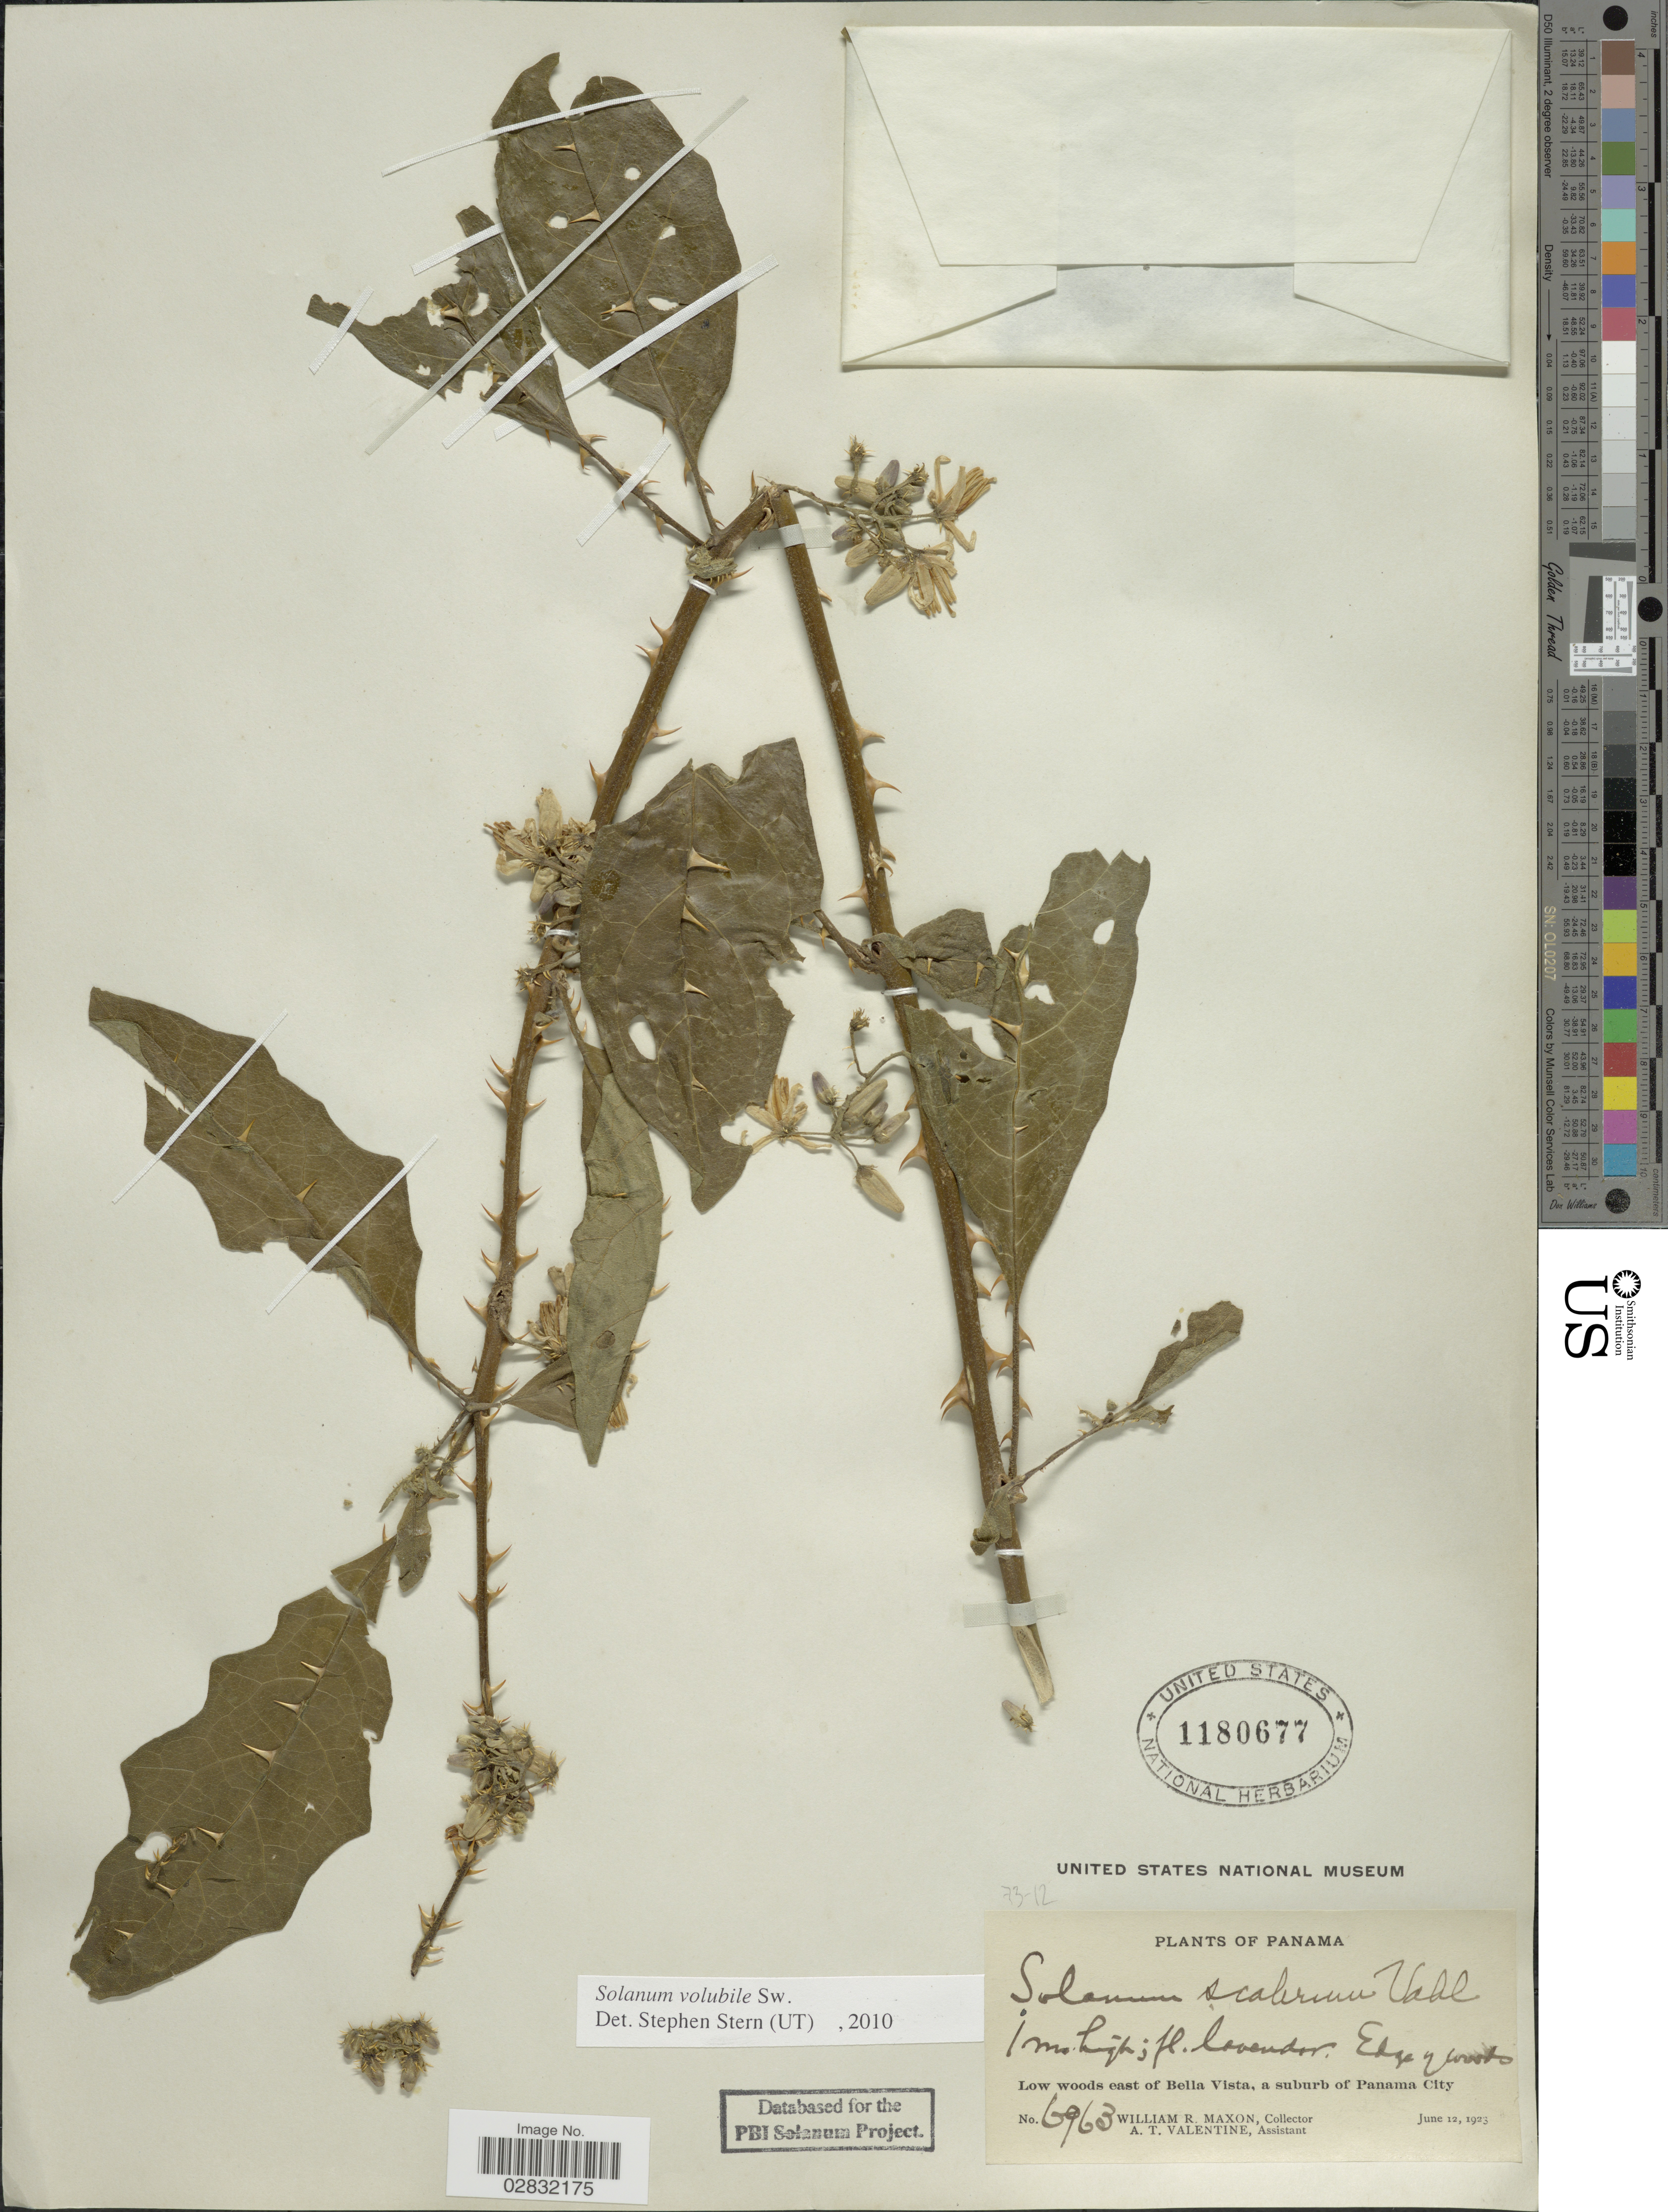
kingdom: Plantae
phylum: Tracheophyta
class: Magnoliopsida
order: Solanales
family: Solanaceae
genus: Solanum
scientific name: Solanum volubile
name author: Sw.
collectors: W. R. Maxon & A. Valentine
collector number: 6963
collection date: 1923-06-12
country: Panama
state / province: Panamá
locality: Low woods east of Bella Vista, a suburb of Panama City.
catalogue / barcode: US 1180677